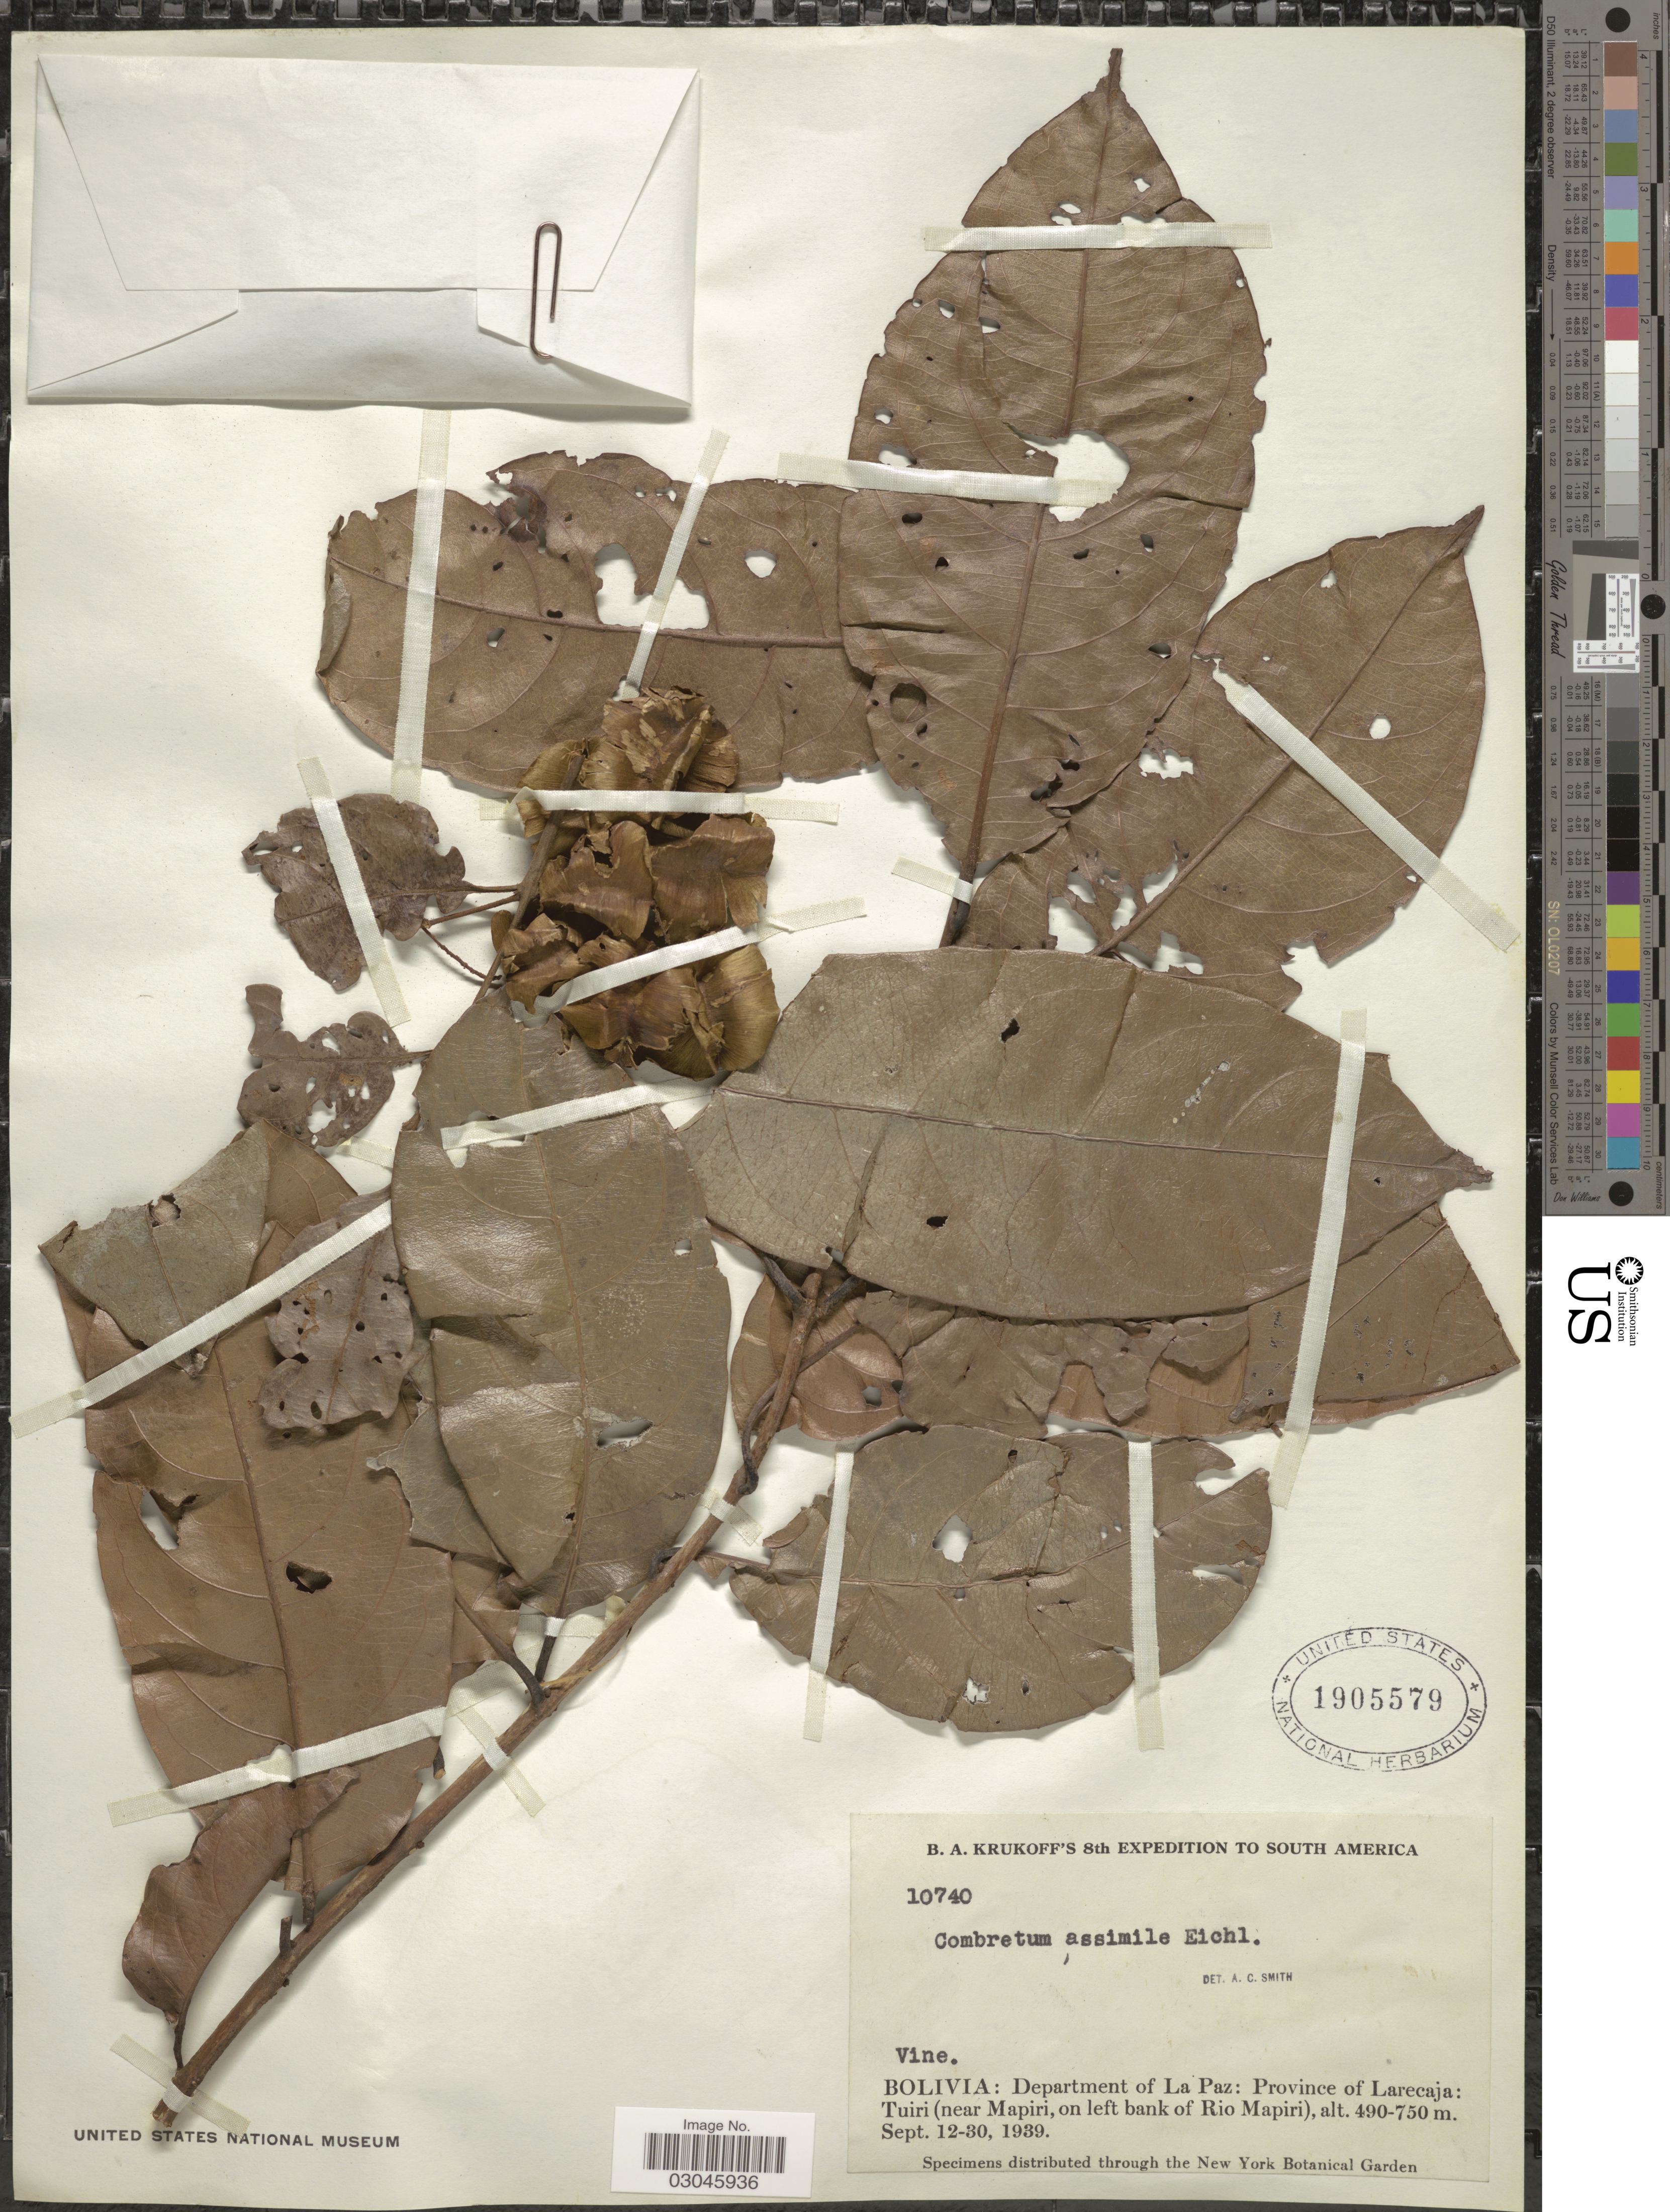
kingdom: Plantae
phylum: Tracheophyta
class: Magnoliopsida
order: Myrtales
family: Combretaceae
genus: Combretum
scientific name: Combretum assimile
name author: Eichler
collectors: B. A. Krukoff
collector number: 10740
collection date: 1939-09-12/1939-09-30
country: Bolivia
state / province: La Paz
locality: Department of La Paz: Province of Larecaja: Tuiri (near Mapiri, on left bank of Rio Mapiri).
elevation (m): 490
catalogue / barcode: US 1905579